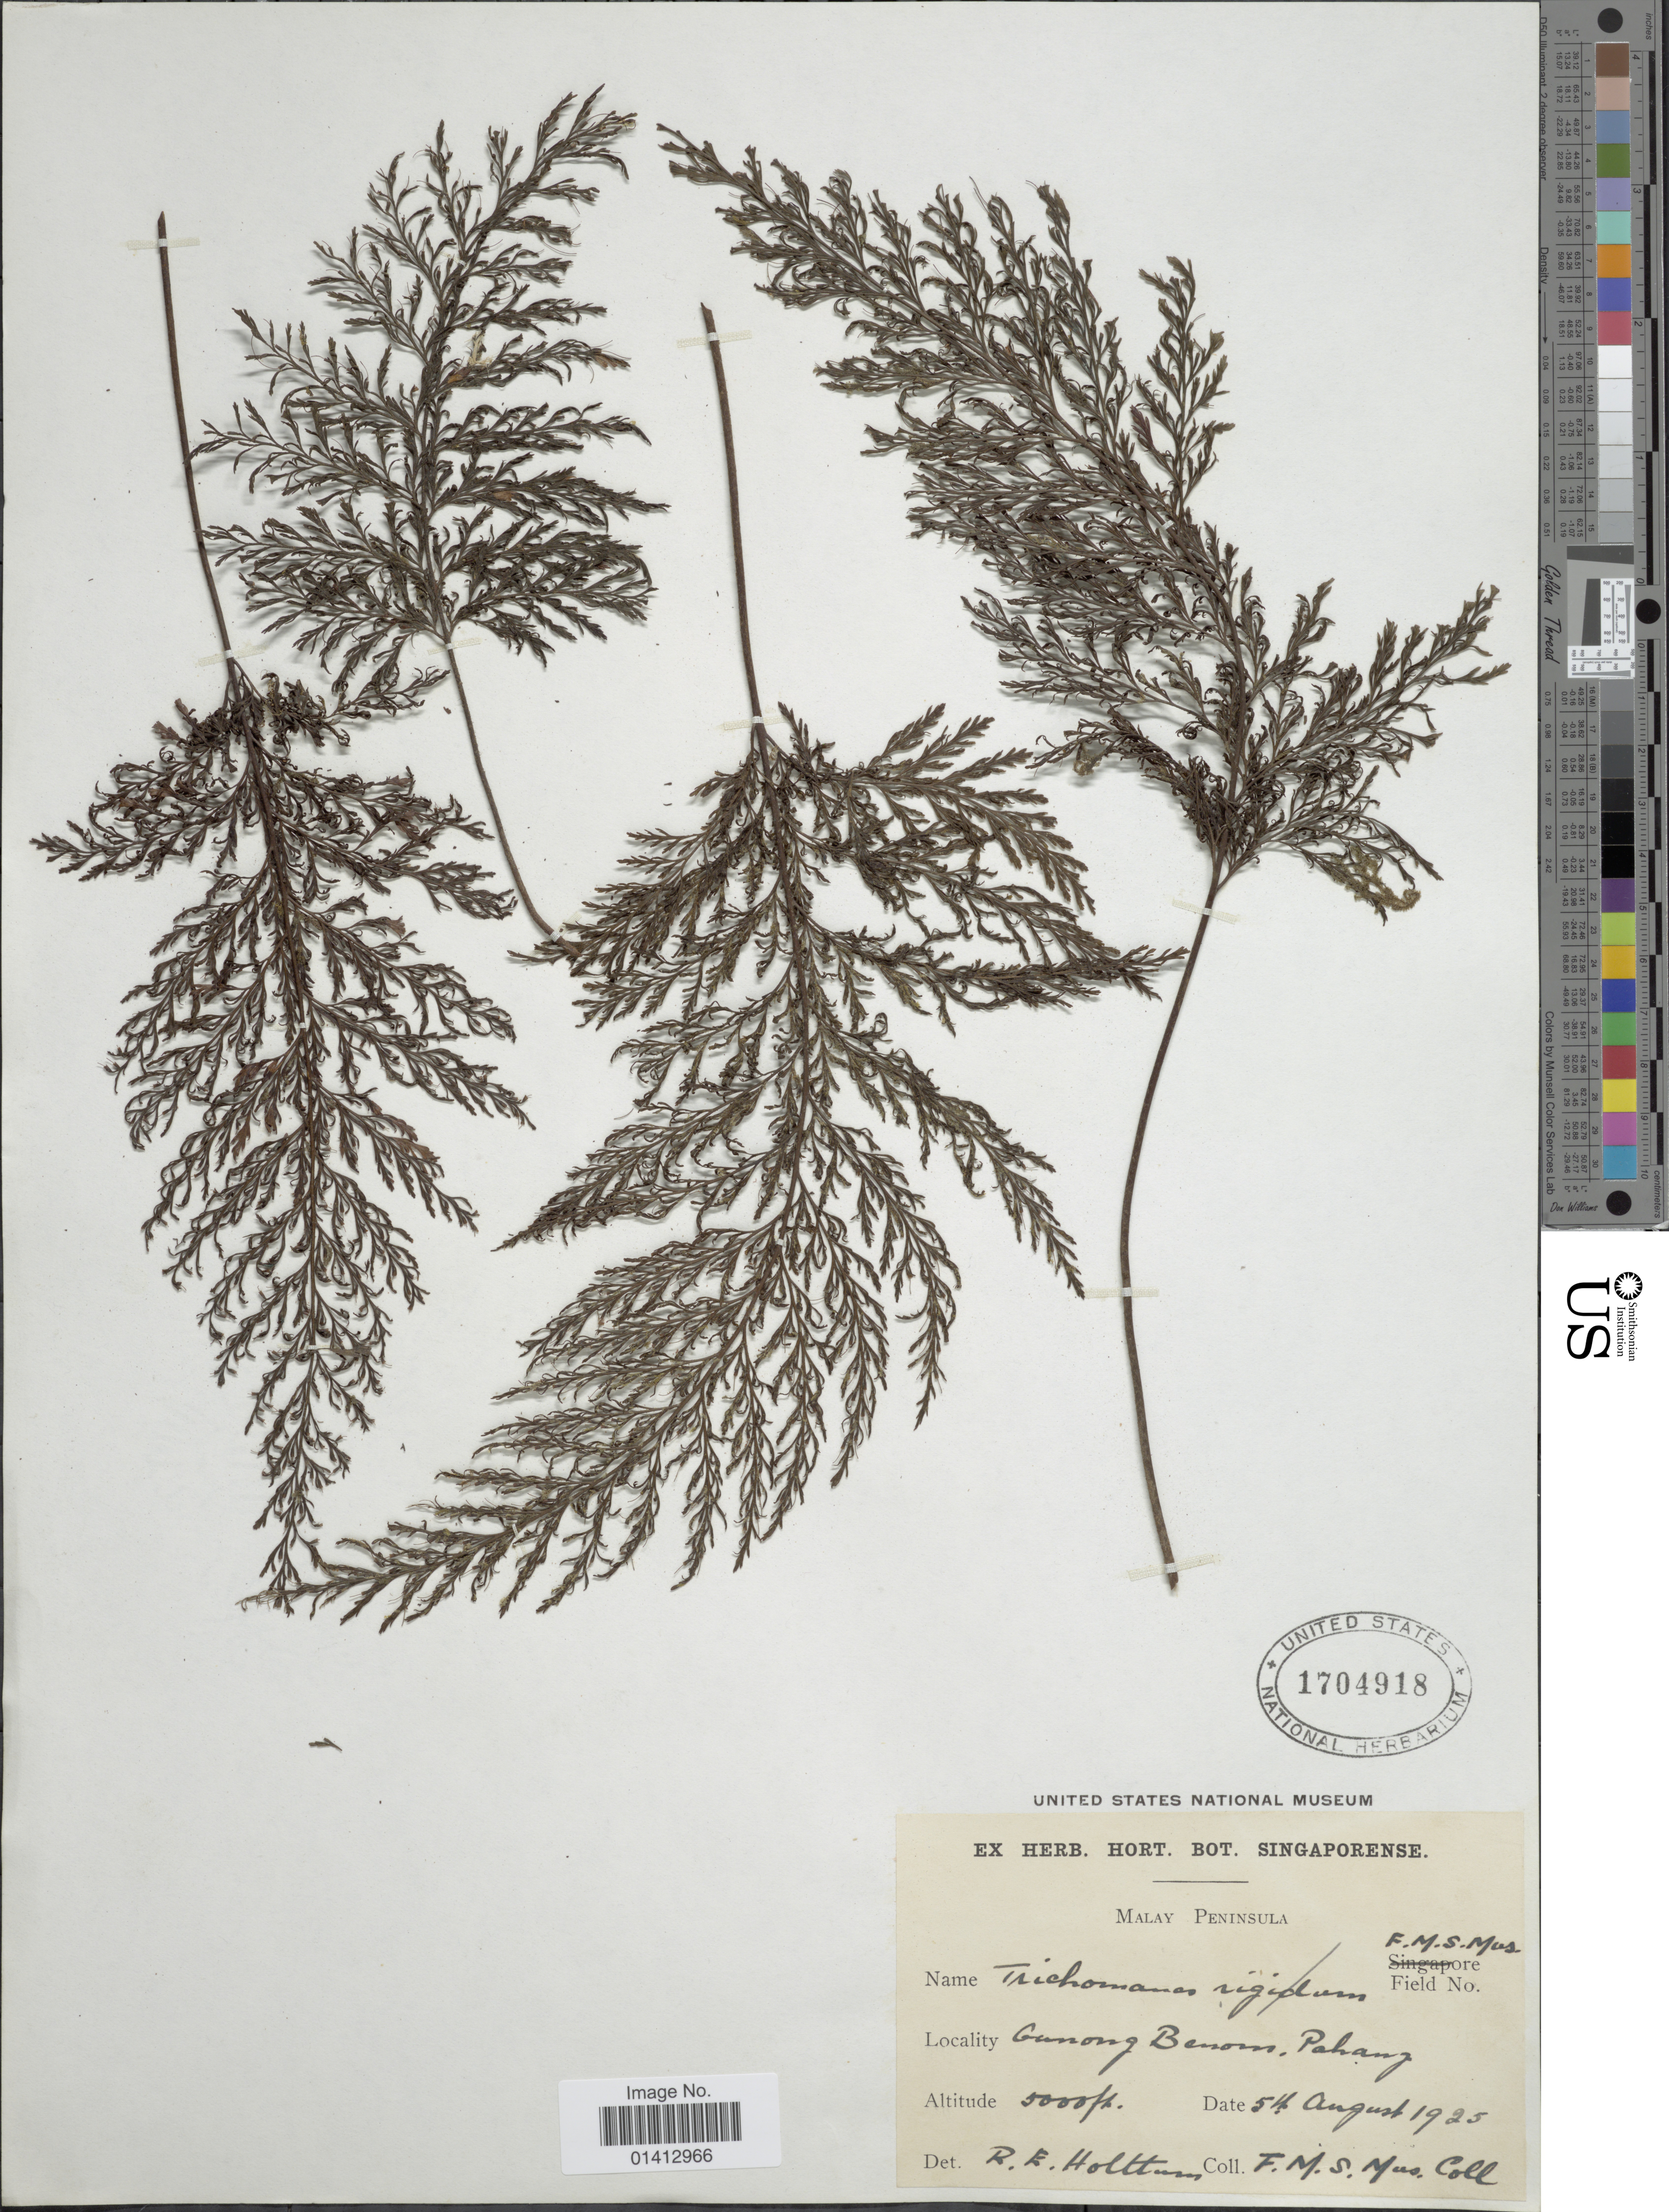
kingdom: Plantae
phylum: Tracheophyta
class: Polypodiopsida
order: Hymenophyllales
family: Hymenophyllaceae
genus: Crepidomanes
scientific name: Crepidomanes sp.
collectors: F. Mus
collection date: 1925-08-05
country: Malaysia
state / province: Pahang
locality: Malay Peninsula, Gunong Benom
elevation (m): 1524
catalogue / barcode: US 1704918